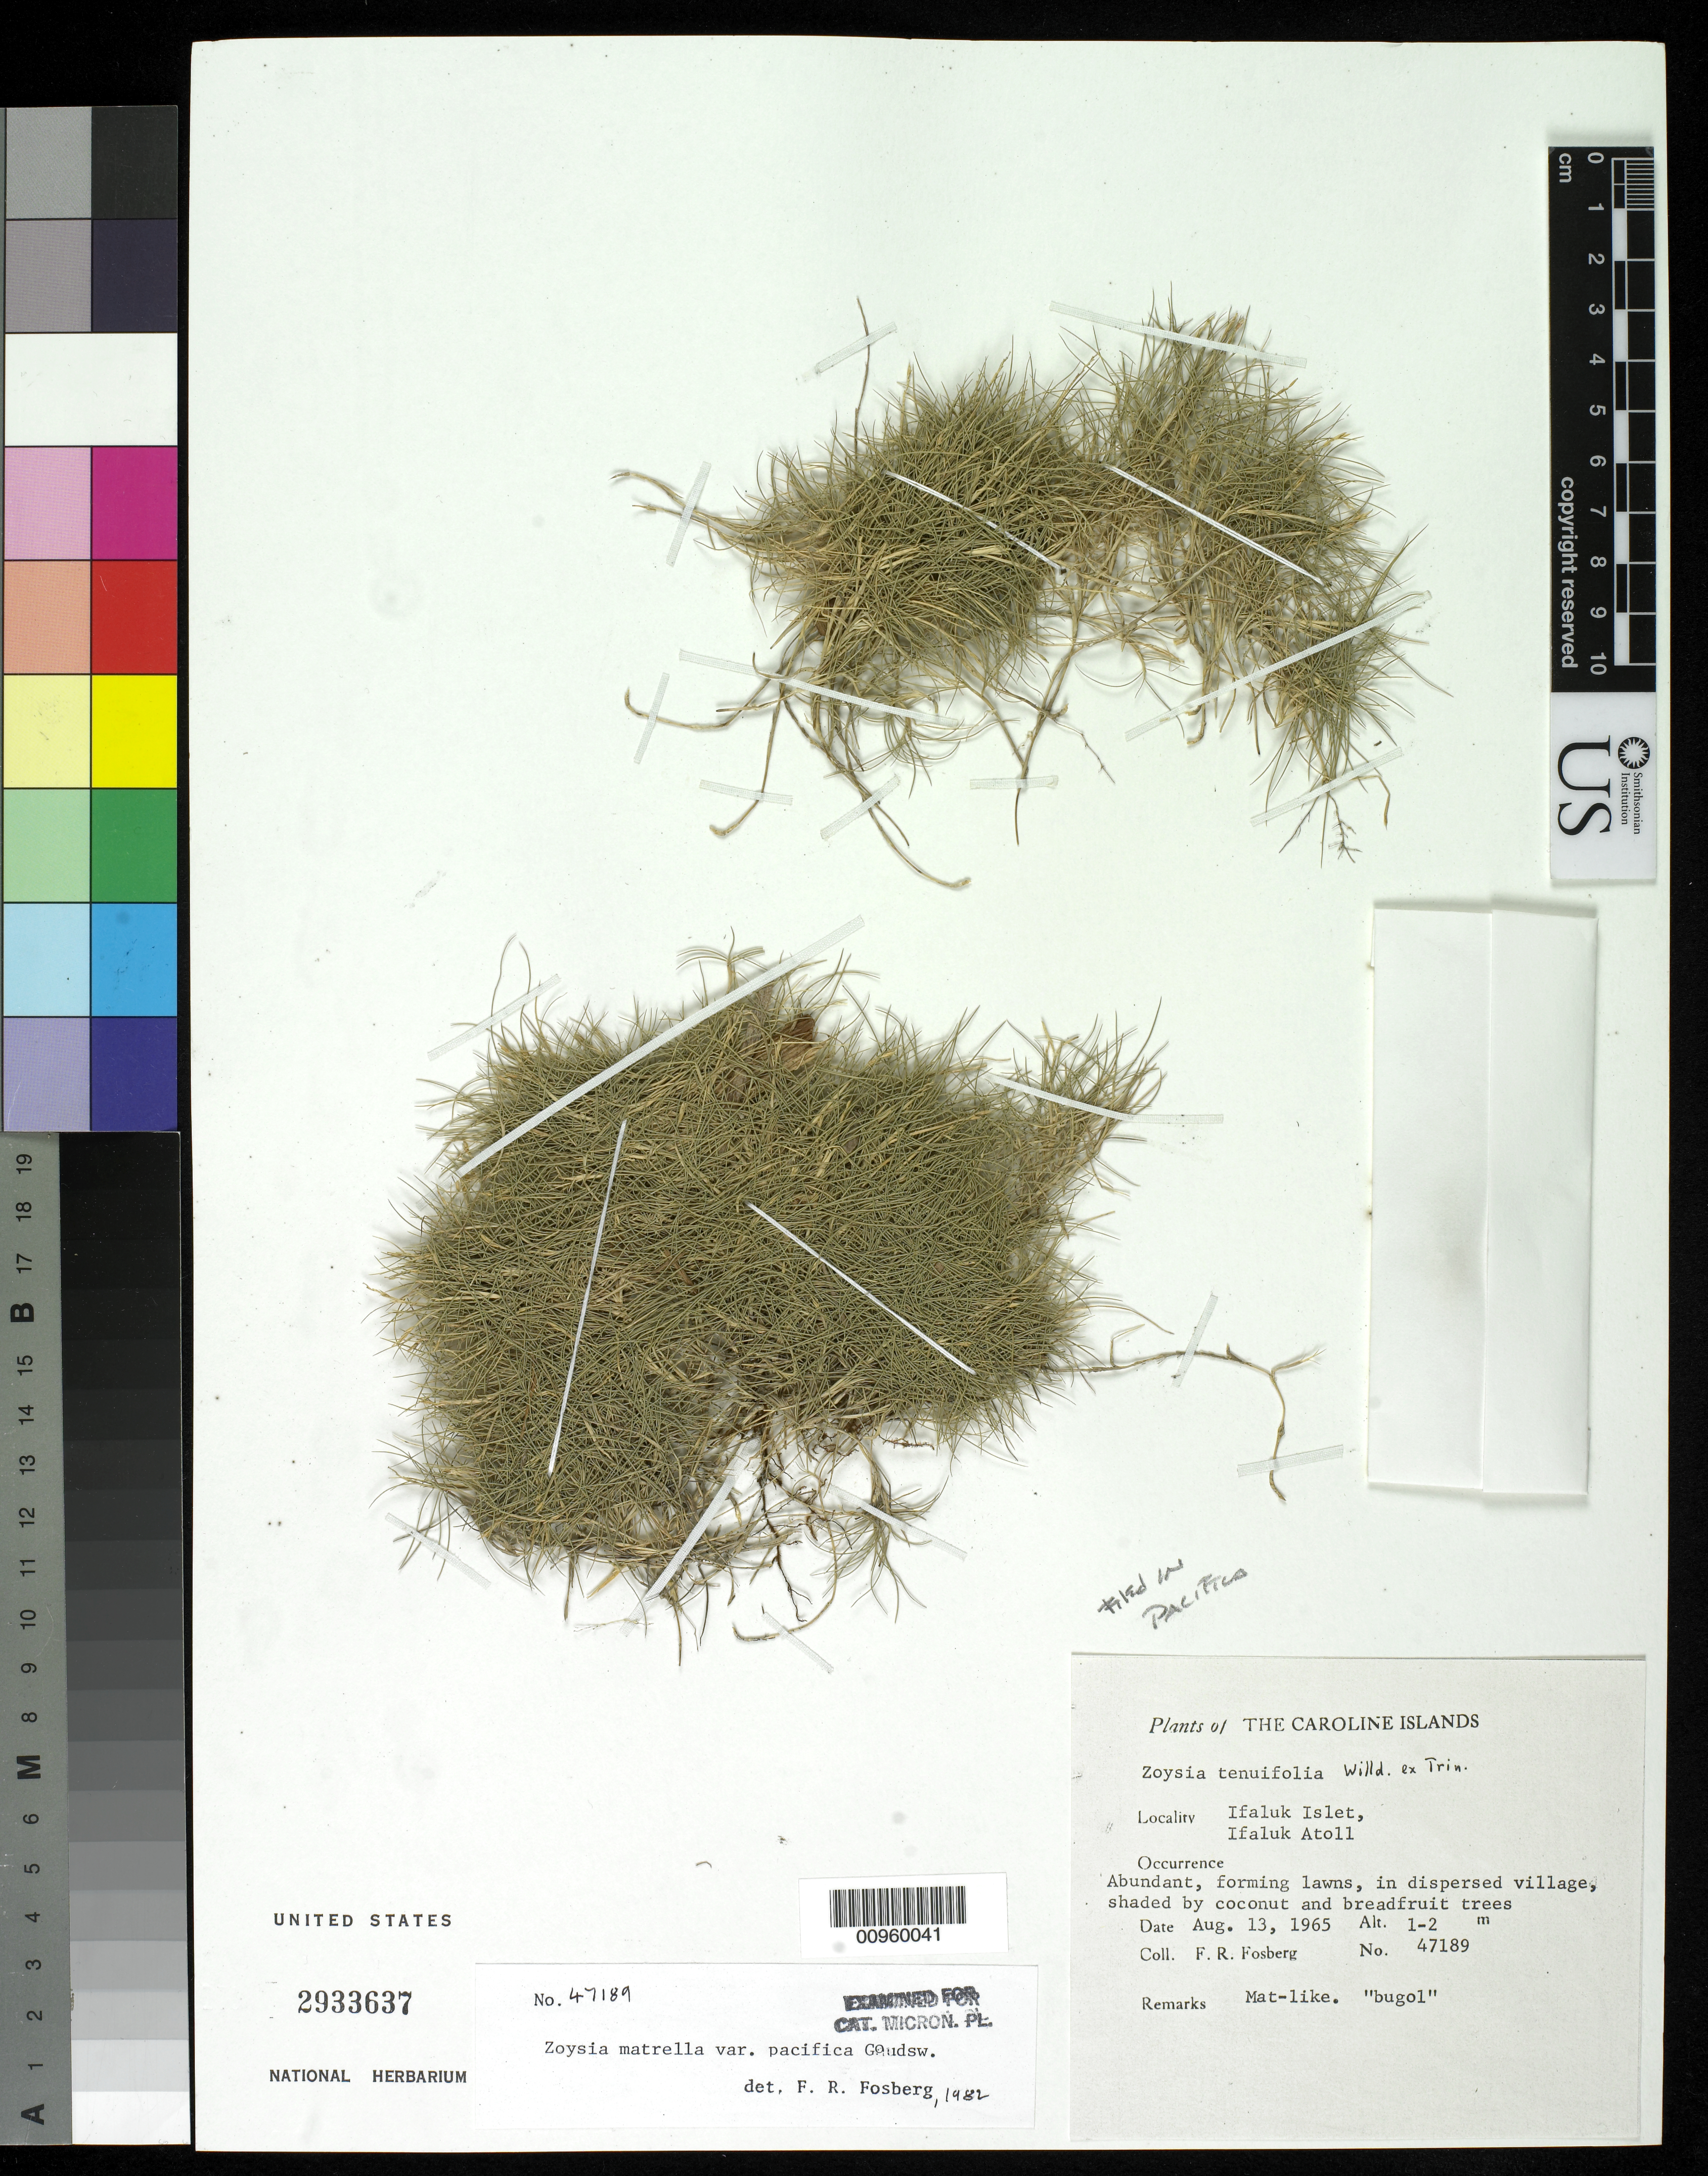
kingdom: Plantae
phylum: Tracheophyta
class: Liliopsida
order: Poales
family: Poaceae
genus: Zoysia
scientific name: Zoysia pacifica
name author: (Goudswaard) M. Hotta & Kuroki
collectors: F. R. Fosberg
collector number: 47189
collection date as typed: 13 Aug 1965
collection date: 1965-08-13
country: Micronesia, Federated States of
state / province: Yap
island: Ifalik (Ifaluk) Atoll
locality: Ifaluk Islet, in dispersed village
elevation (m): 1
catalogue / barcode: US 2933637